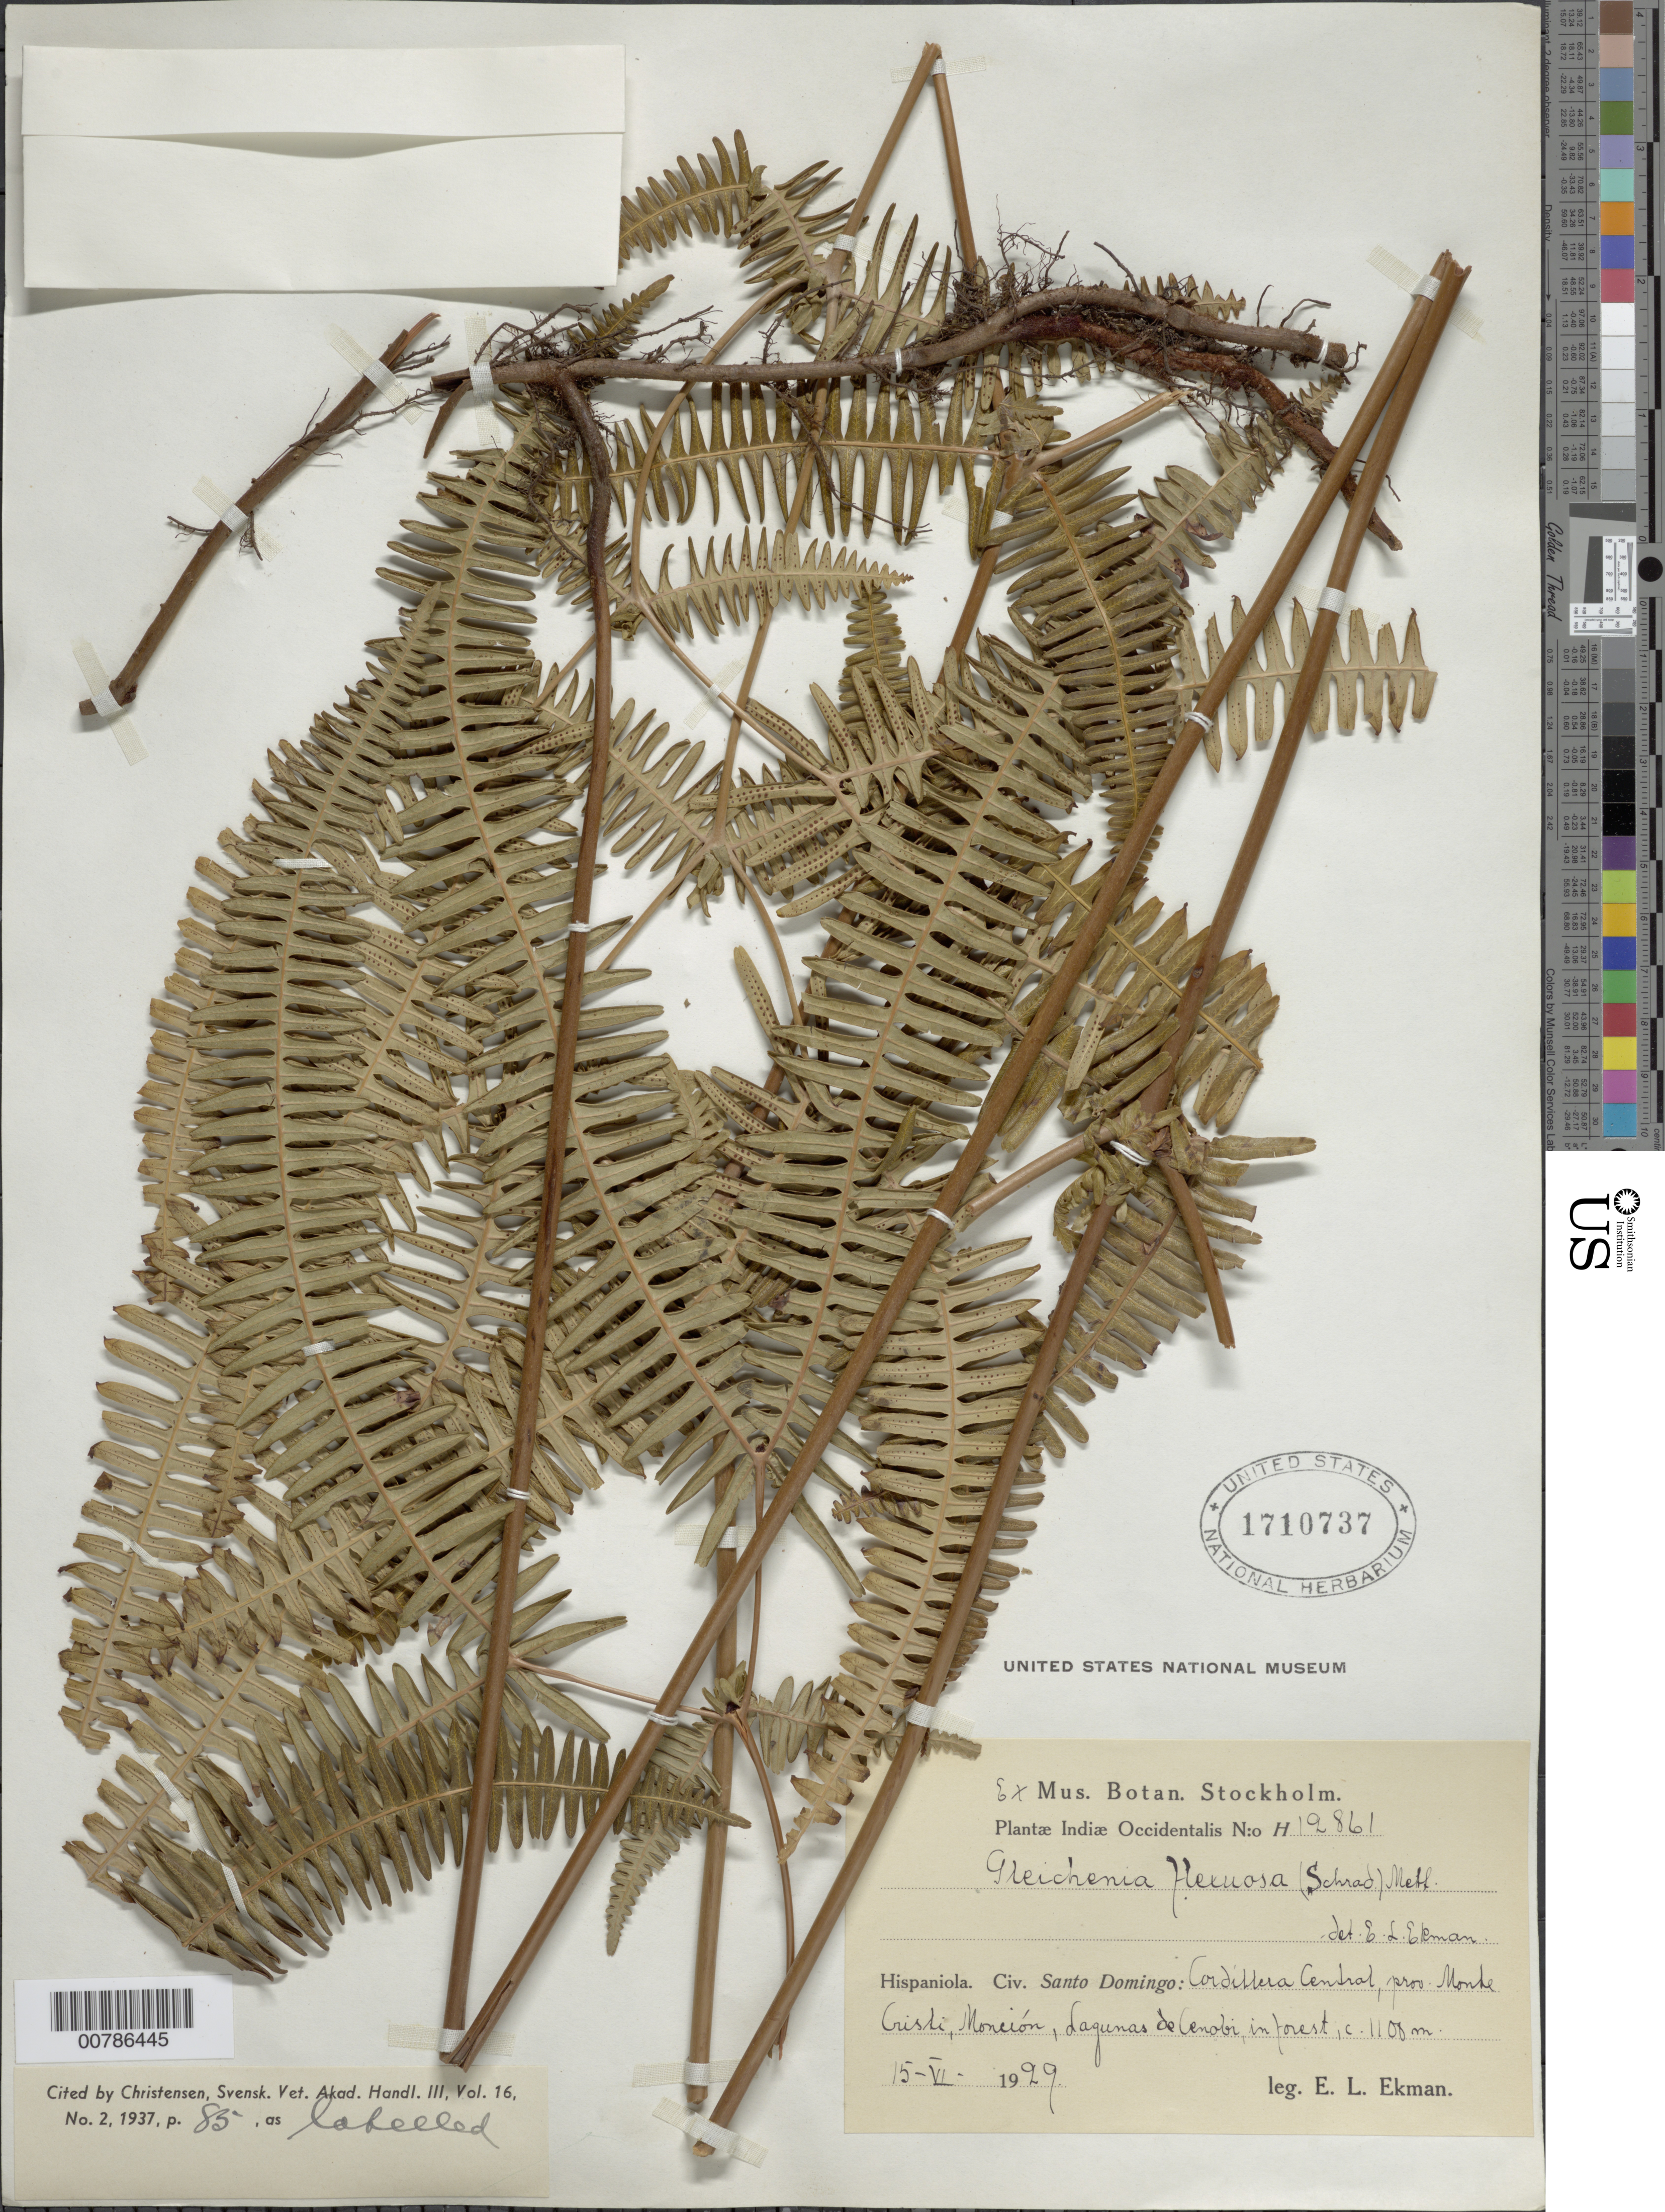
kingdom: Plantae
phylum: Tracheophyta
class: Polypodiopsida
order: Gleicheniales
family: Gleicheniaceae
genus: Dicranopteris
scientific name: Dicranopteris flexuosa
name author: (Schrad.) Underw.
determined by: Christensen, C. F. A.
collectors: E. L. Ekman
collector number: H 12861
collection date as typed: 15 Jun 1929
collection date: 1929-06-15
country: Dominican Republic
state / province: Monte Cristi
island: Hispaniola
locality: Cordillera Central, Monción, Lagunas de Cenobi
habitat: In forest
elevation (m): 1100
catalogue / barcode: US 1710737